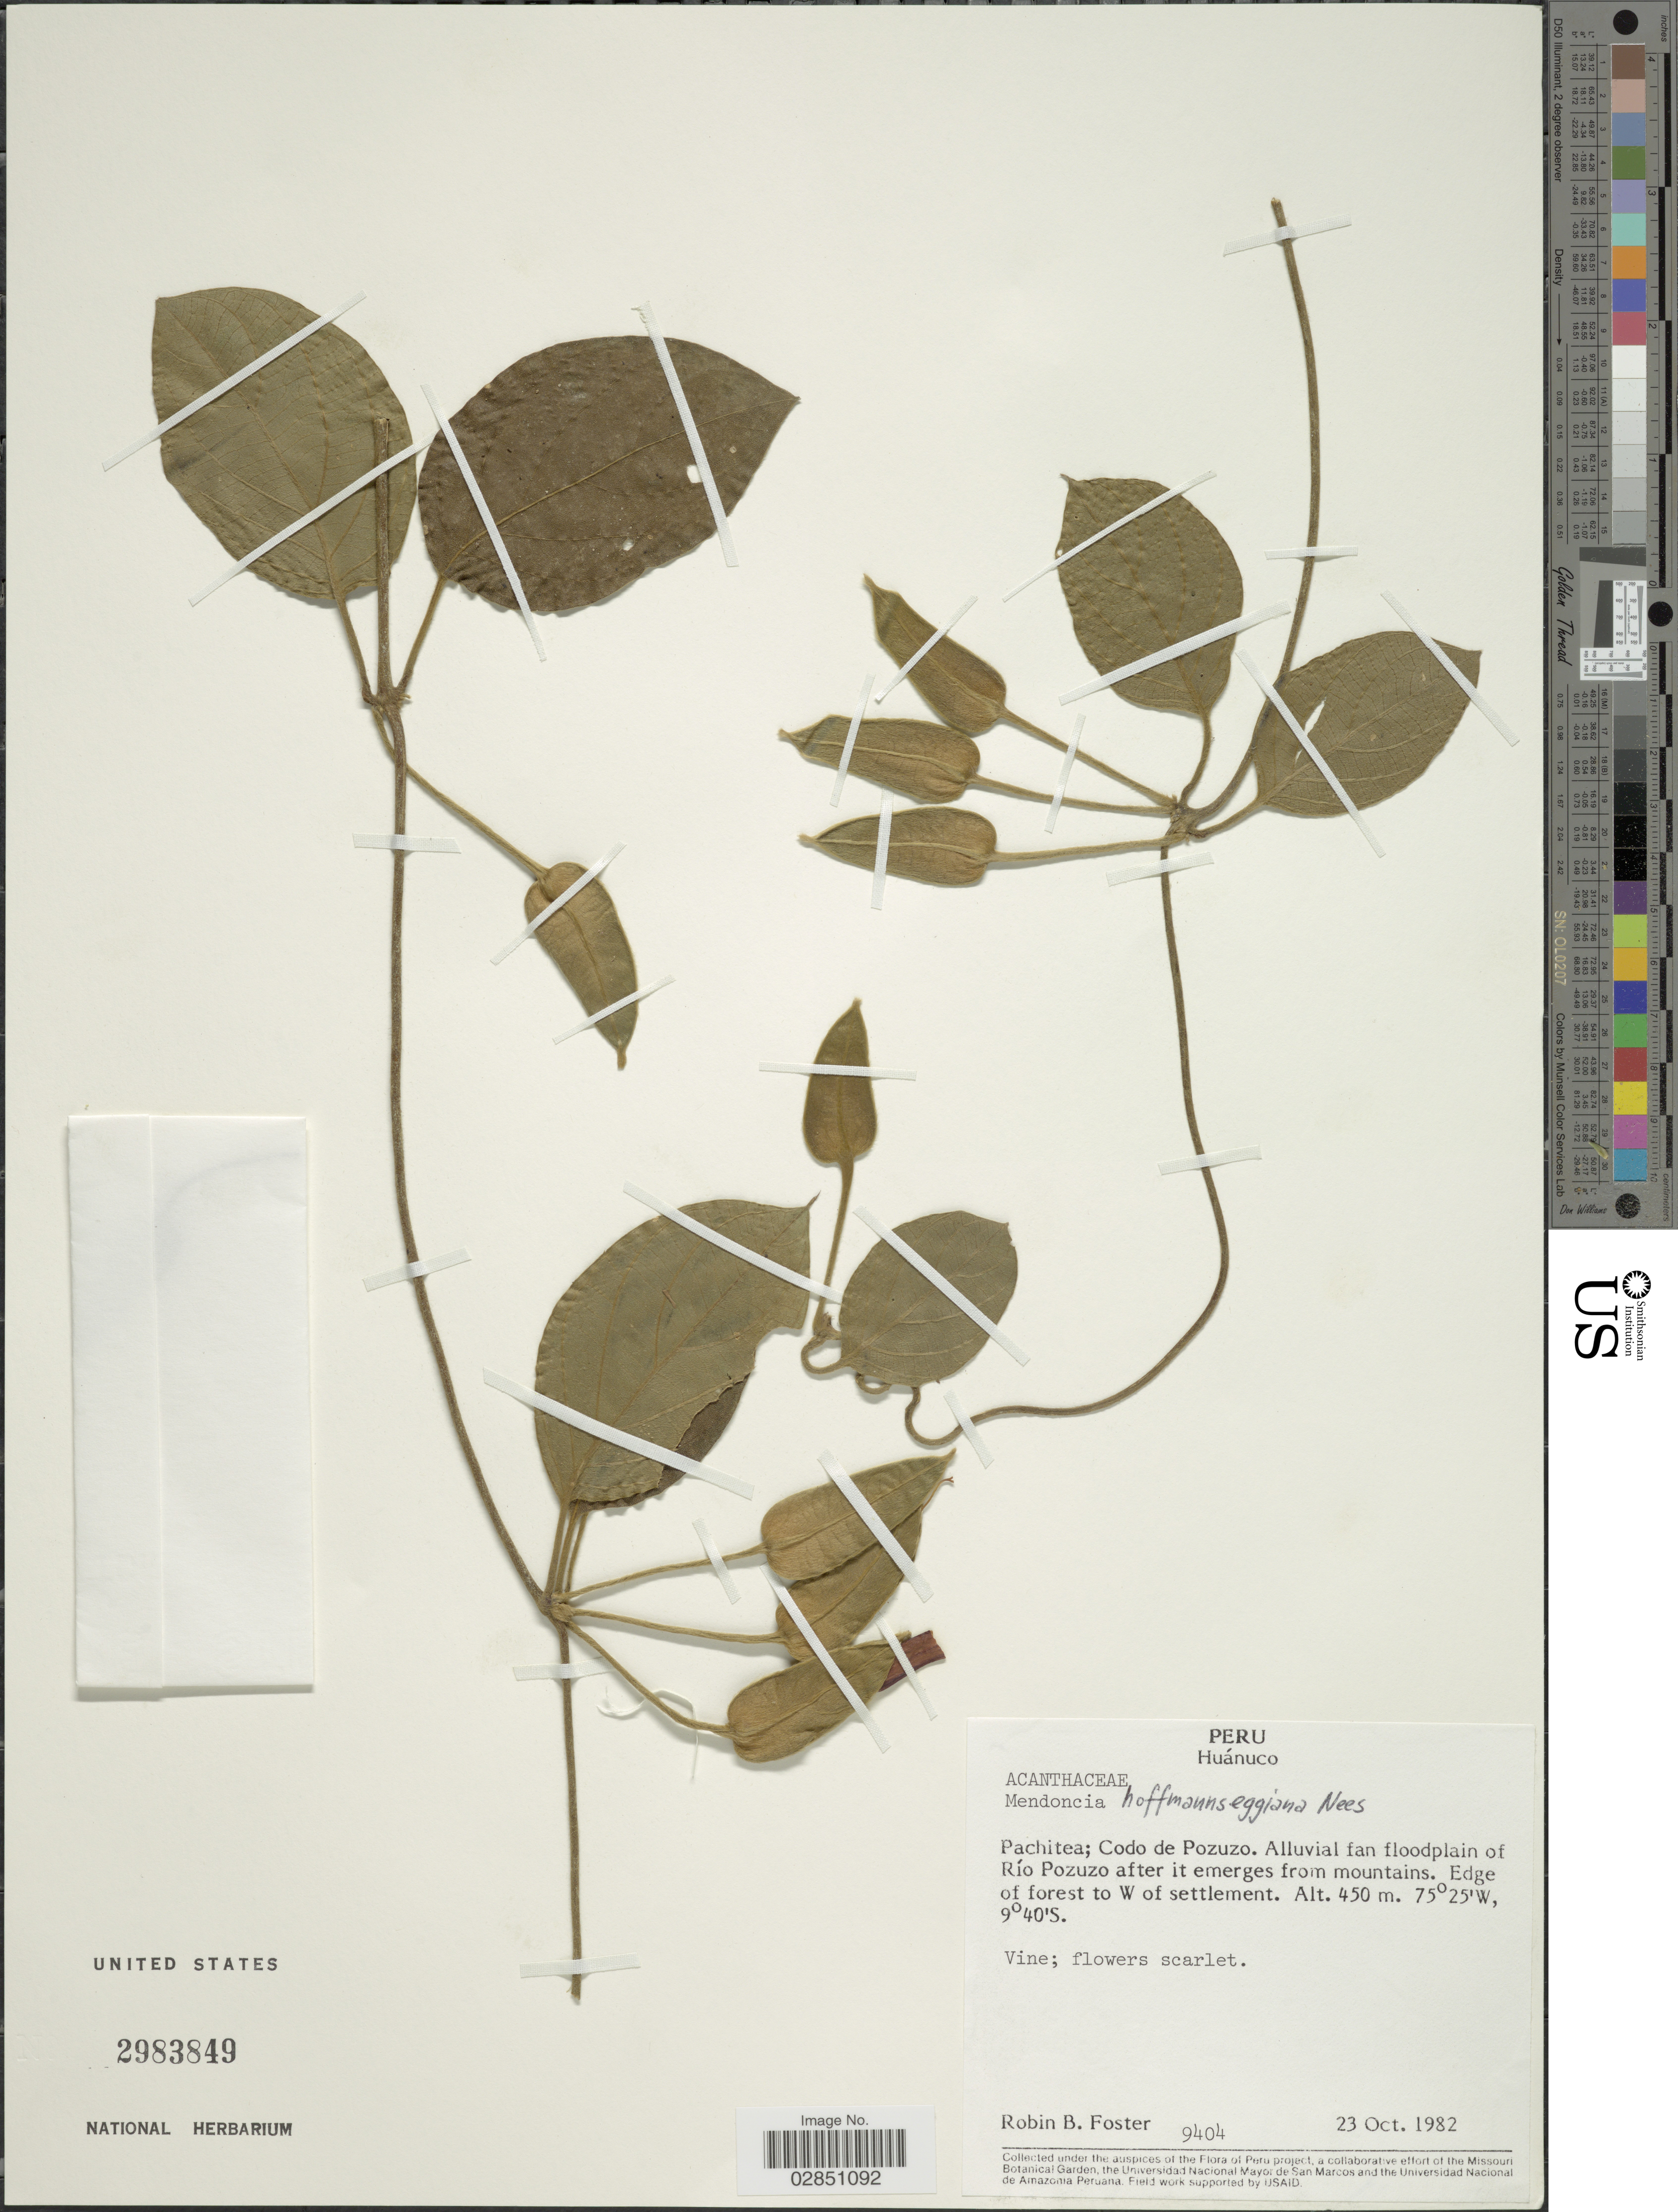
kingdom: Plantae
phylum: Tracheophyta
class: Magnoliopsida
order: Lamiales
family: Acanthaceae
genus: Mendoncia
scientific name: Mendoncia hoffmannseggiana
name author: Nees in DC.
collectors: R. B. Foster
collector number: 9404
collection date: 1982-10-23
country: Peru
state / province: Huánuco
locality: Pachitea, Codo de Pozuzo, Alluvial fan floodplain of Río Pozuzo after it emerges from mountains, Edge of forest to W of settlement.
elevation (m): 450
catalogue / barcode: US 2983849